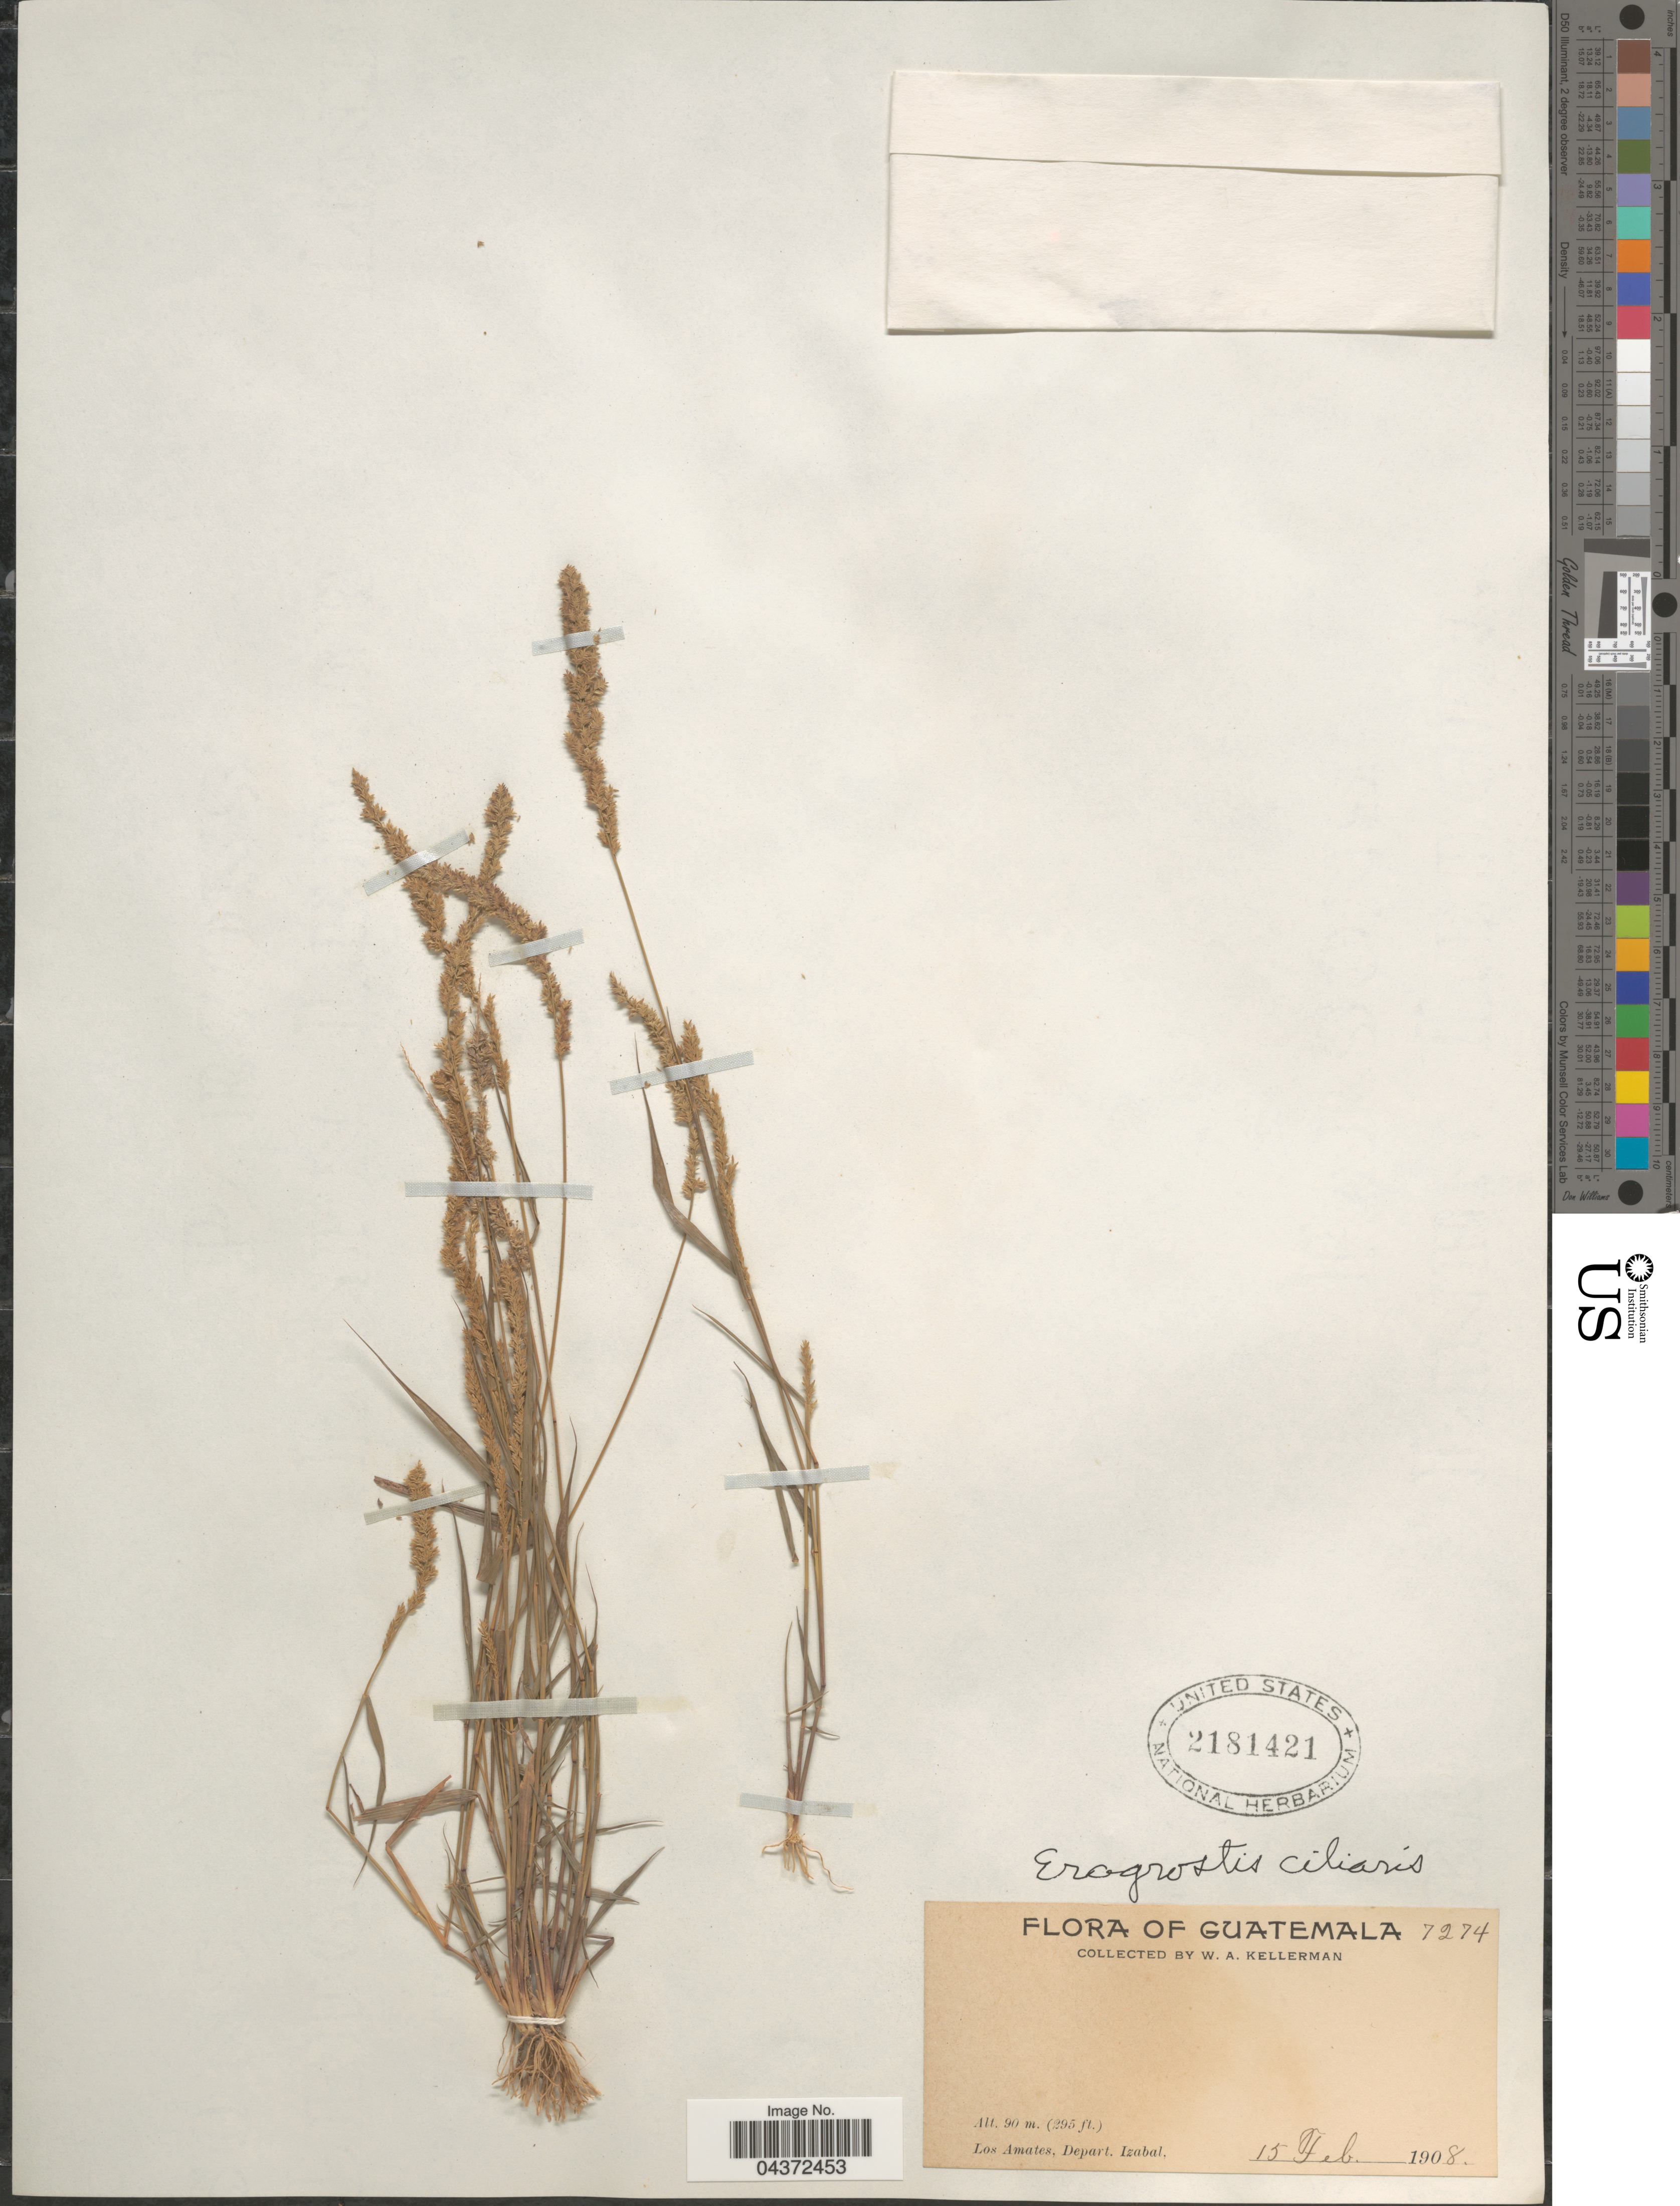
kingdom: Plantae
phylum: Tracheophyta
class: Liliopsida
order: Poales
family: Poaceae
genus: Eragrostis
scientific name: Eragrostis ciliaris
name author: (L.) R. Br.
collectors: W. Kellerman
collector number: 7274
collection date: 1908-02-15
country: Guatemala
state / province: Izabal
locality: Los Amates, Depart. Izabal.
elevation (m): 90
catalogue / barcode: US 2181421